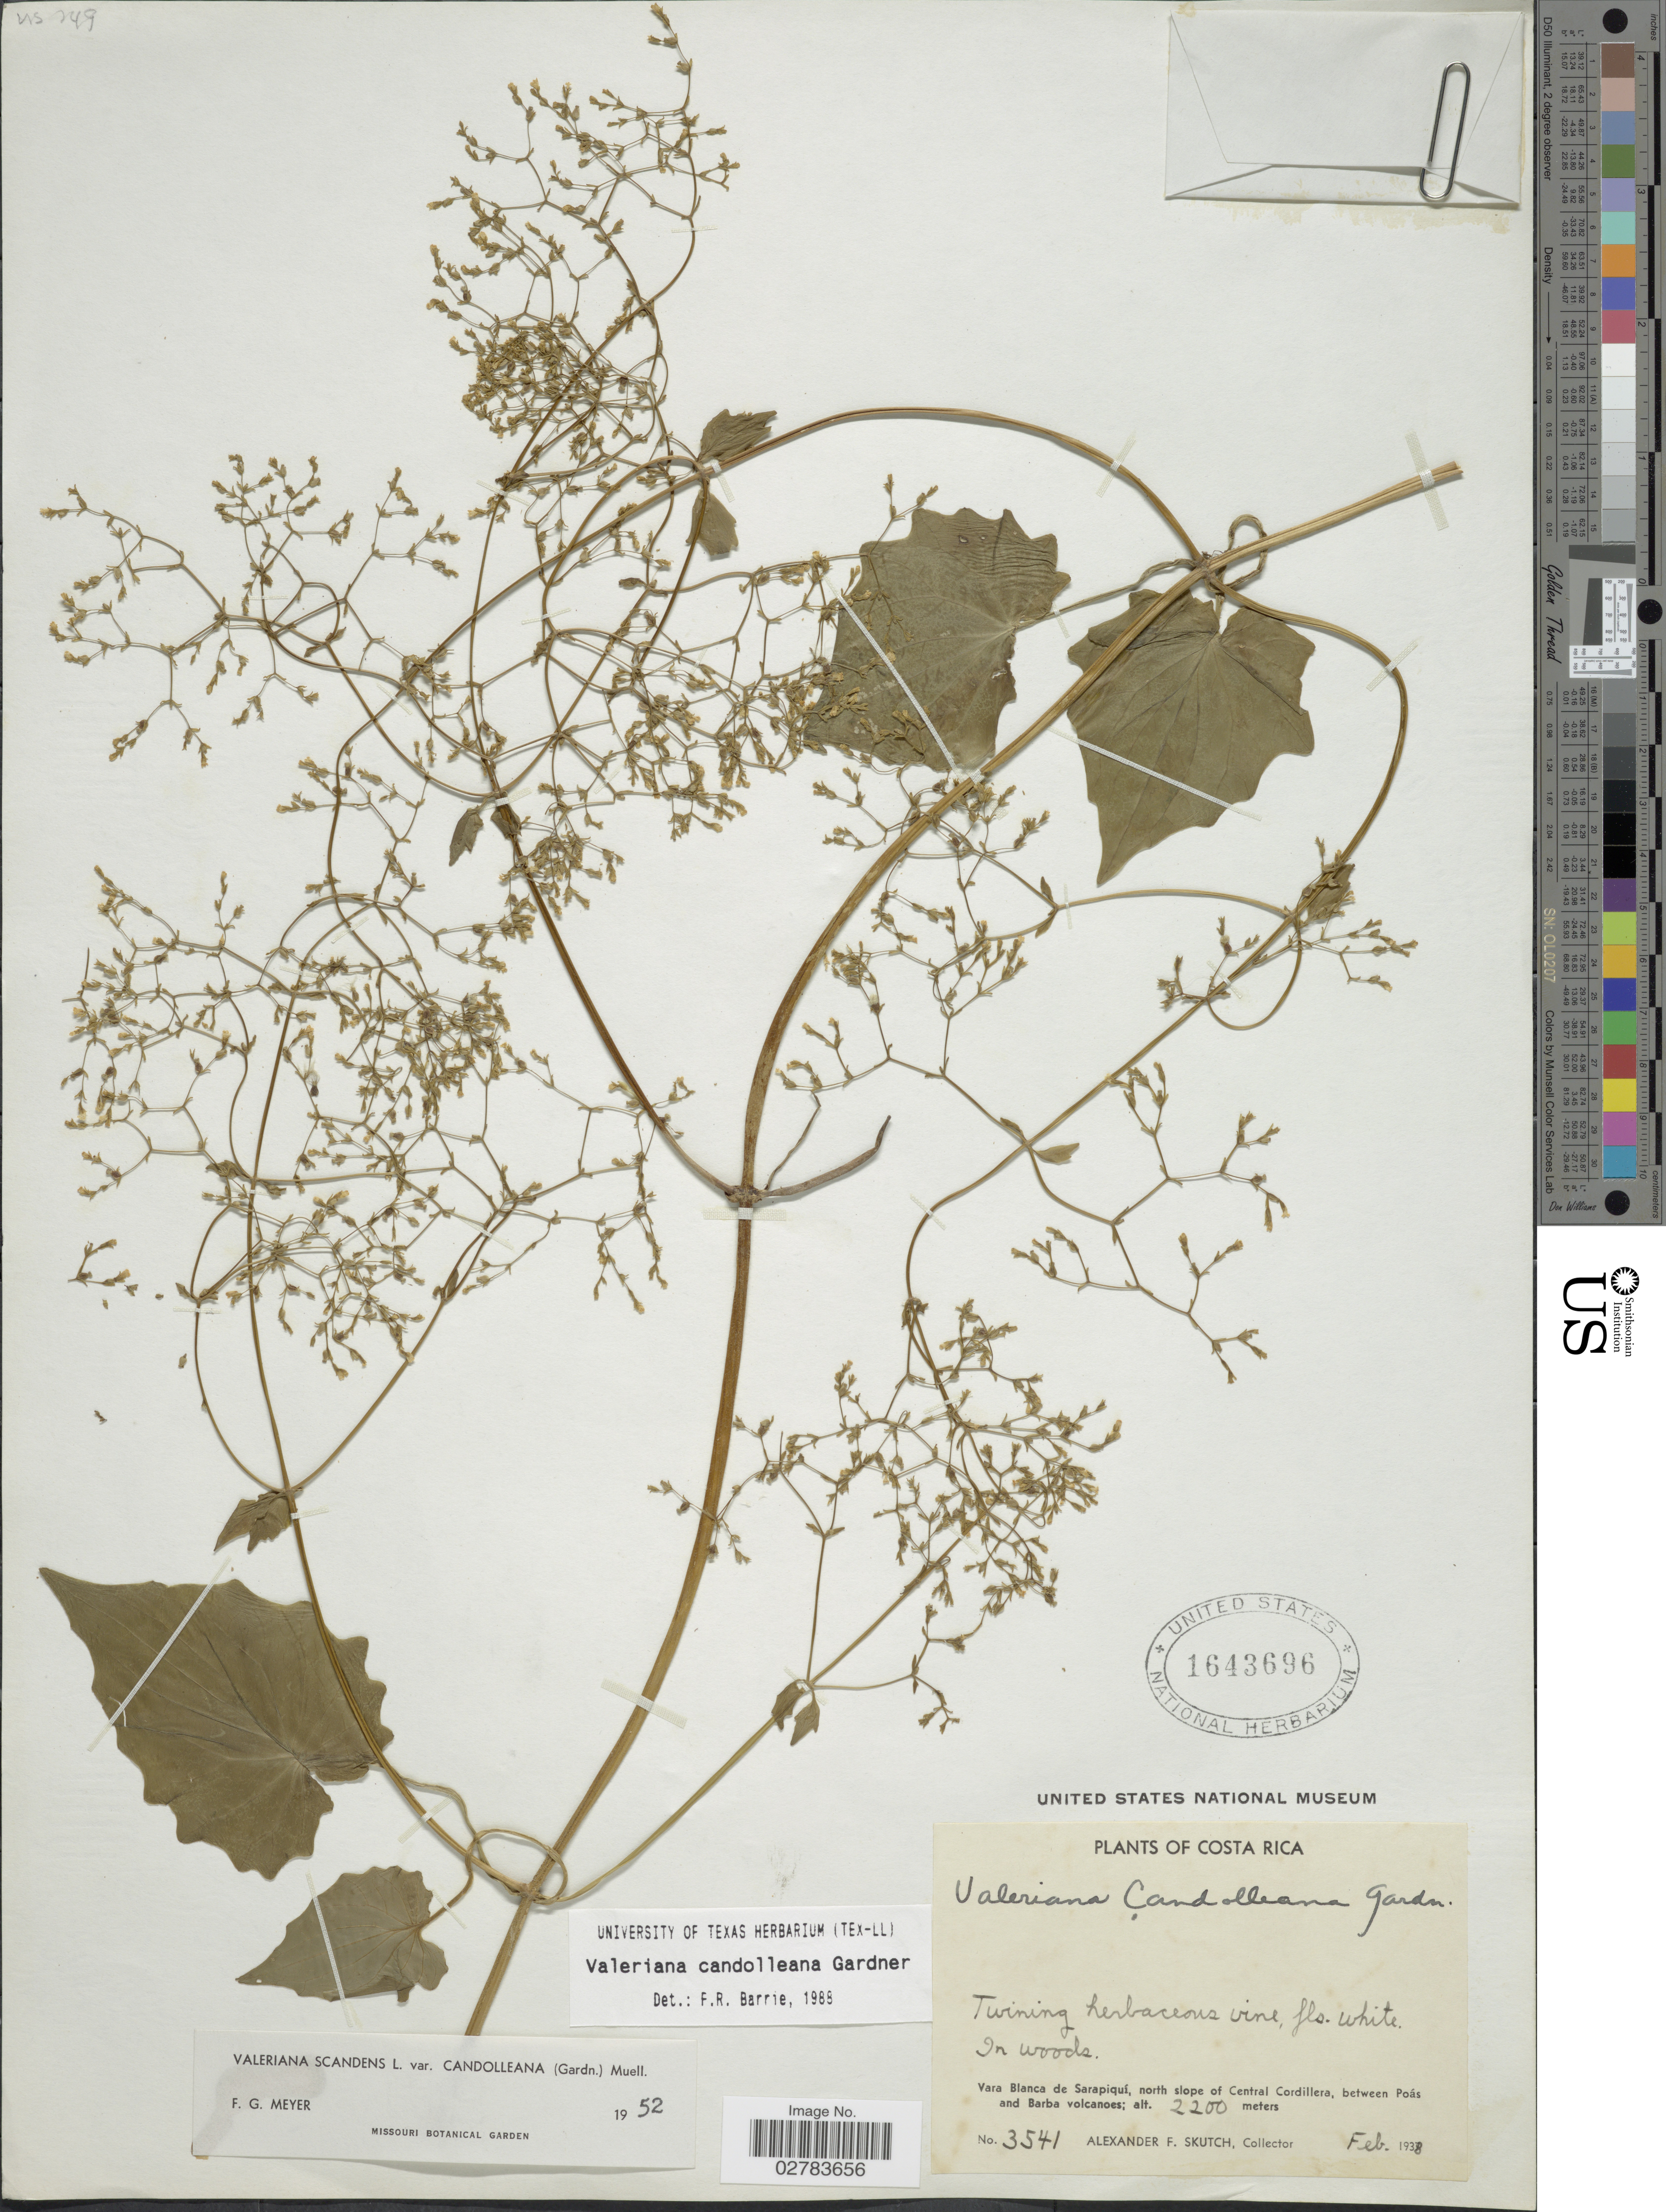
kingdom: Plantae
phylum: Tracheophyta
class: Magnoliopsida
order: Dipsacales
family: Caprifoliaceae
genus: Valeriana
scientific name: Valeriana candolleana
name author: Gardner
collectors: A. F. Skutch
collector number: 3541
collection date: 1938-02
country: Costa Rica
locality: Vara Blanca de Sarapiquí, north slope of Central Cordillera, between Poás and Barba volcanoes.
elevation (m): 2200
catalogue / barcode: US 1643696